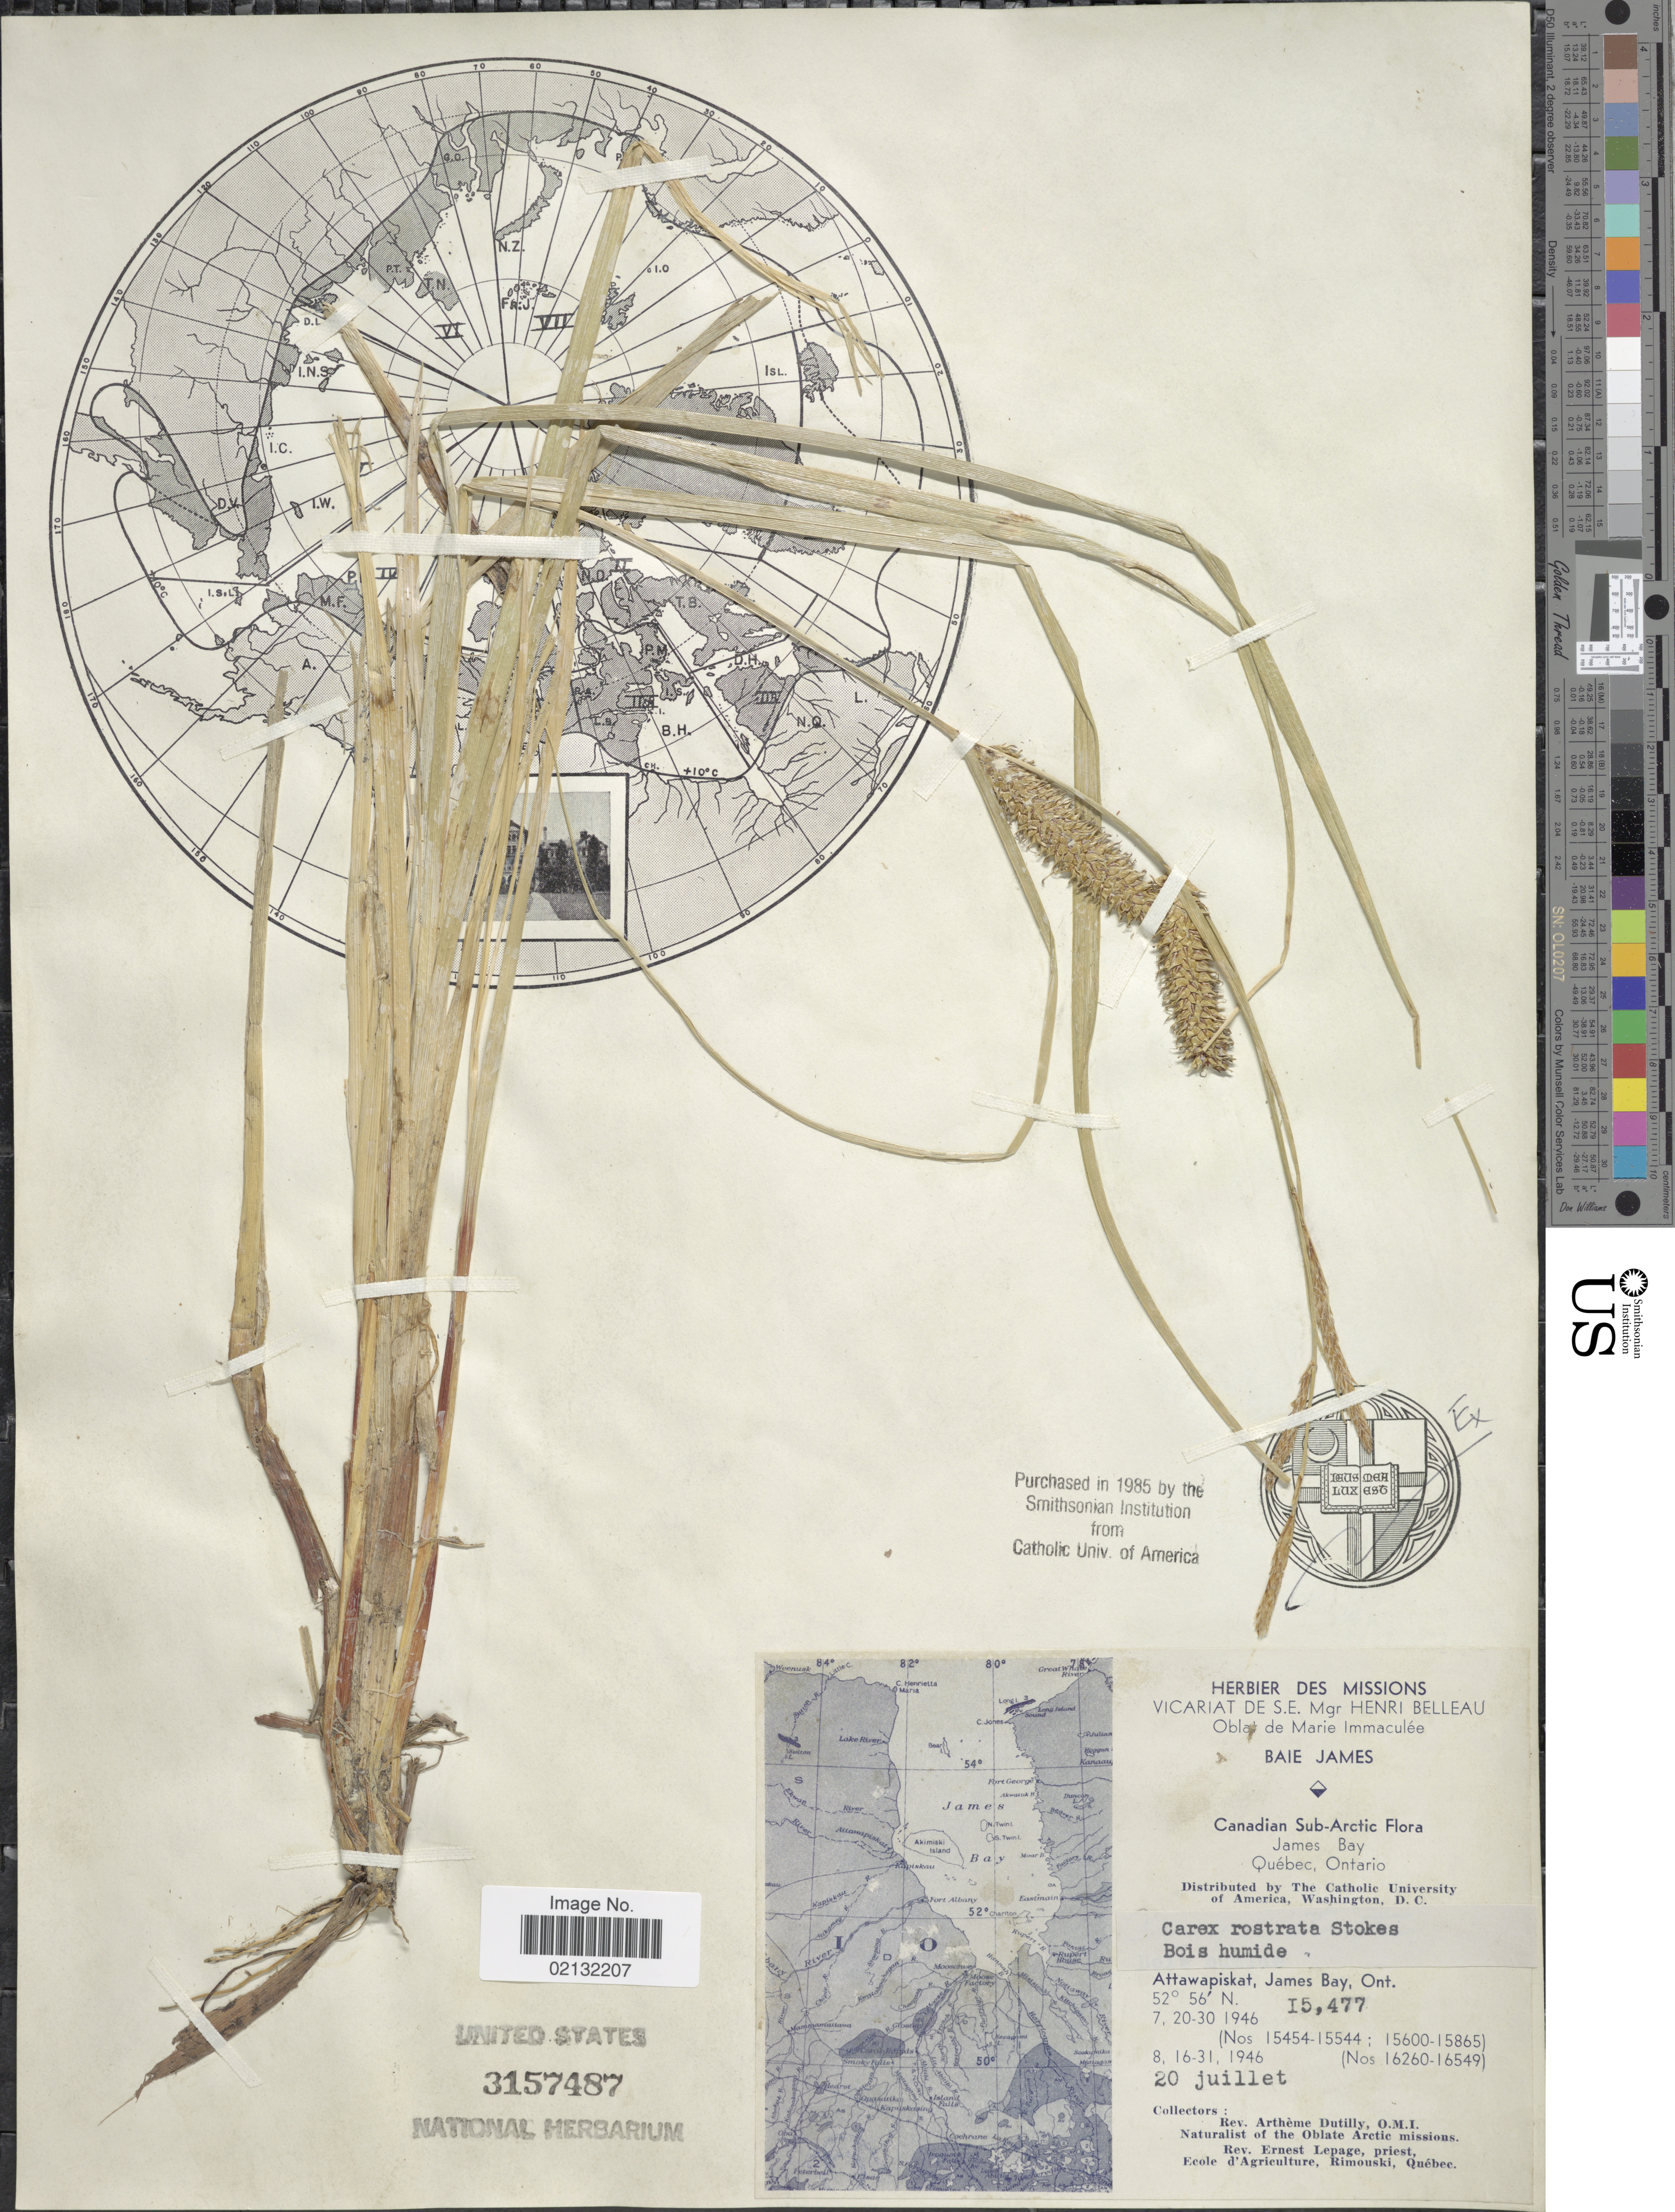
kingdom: Plantae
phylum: Tracheophyta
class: Liliopsida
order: Poales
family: Cyperaceae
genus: Carex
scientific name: Carex rostrata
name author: Stokes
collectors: A. Dutilly & E. Lepage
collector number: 15477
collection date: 1946-07-20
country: Canada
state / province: Quebec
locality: Canadian Sub-Arctic, James Bay, Attawapiskat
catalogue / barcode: US 3157487